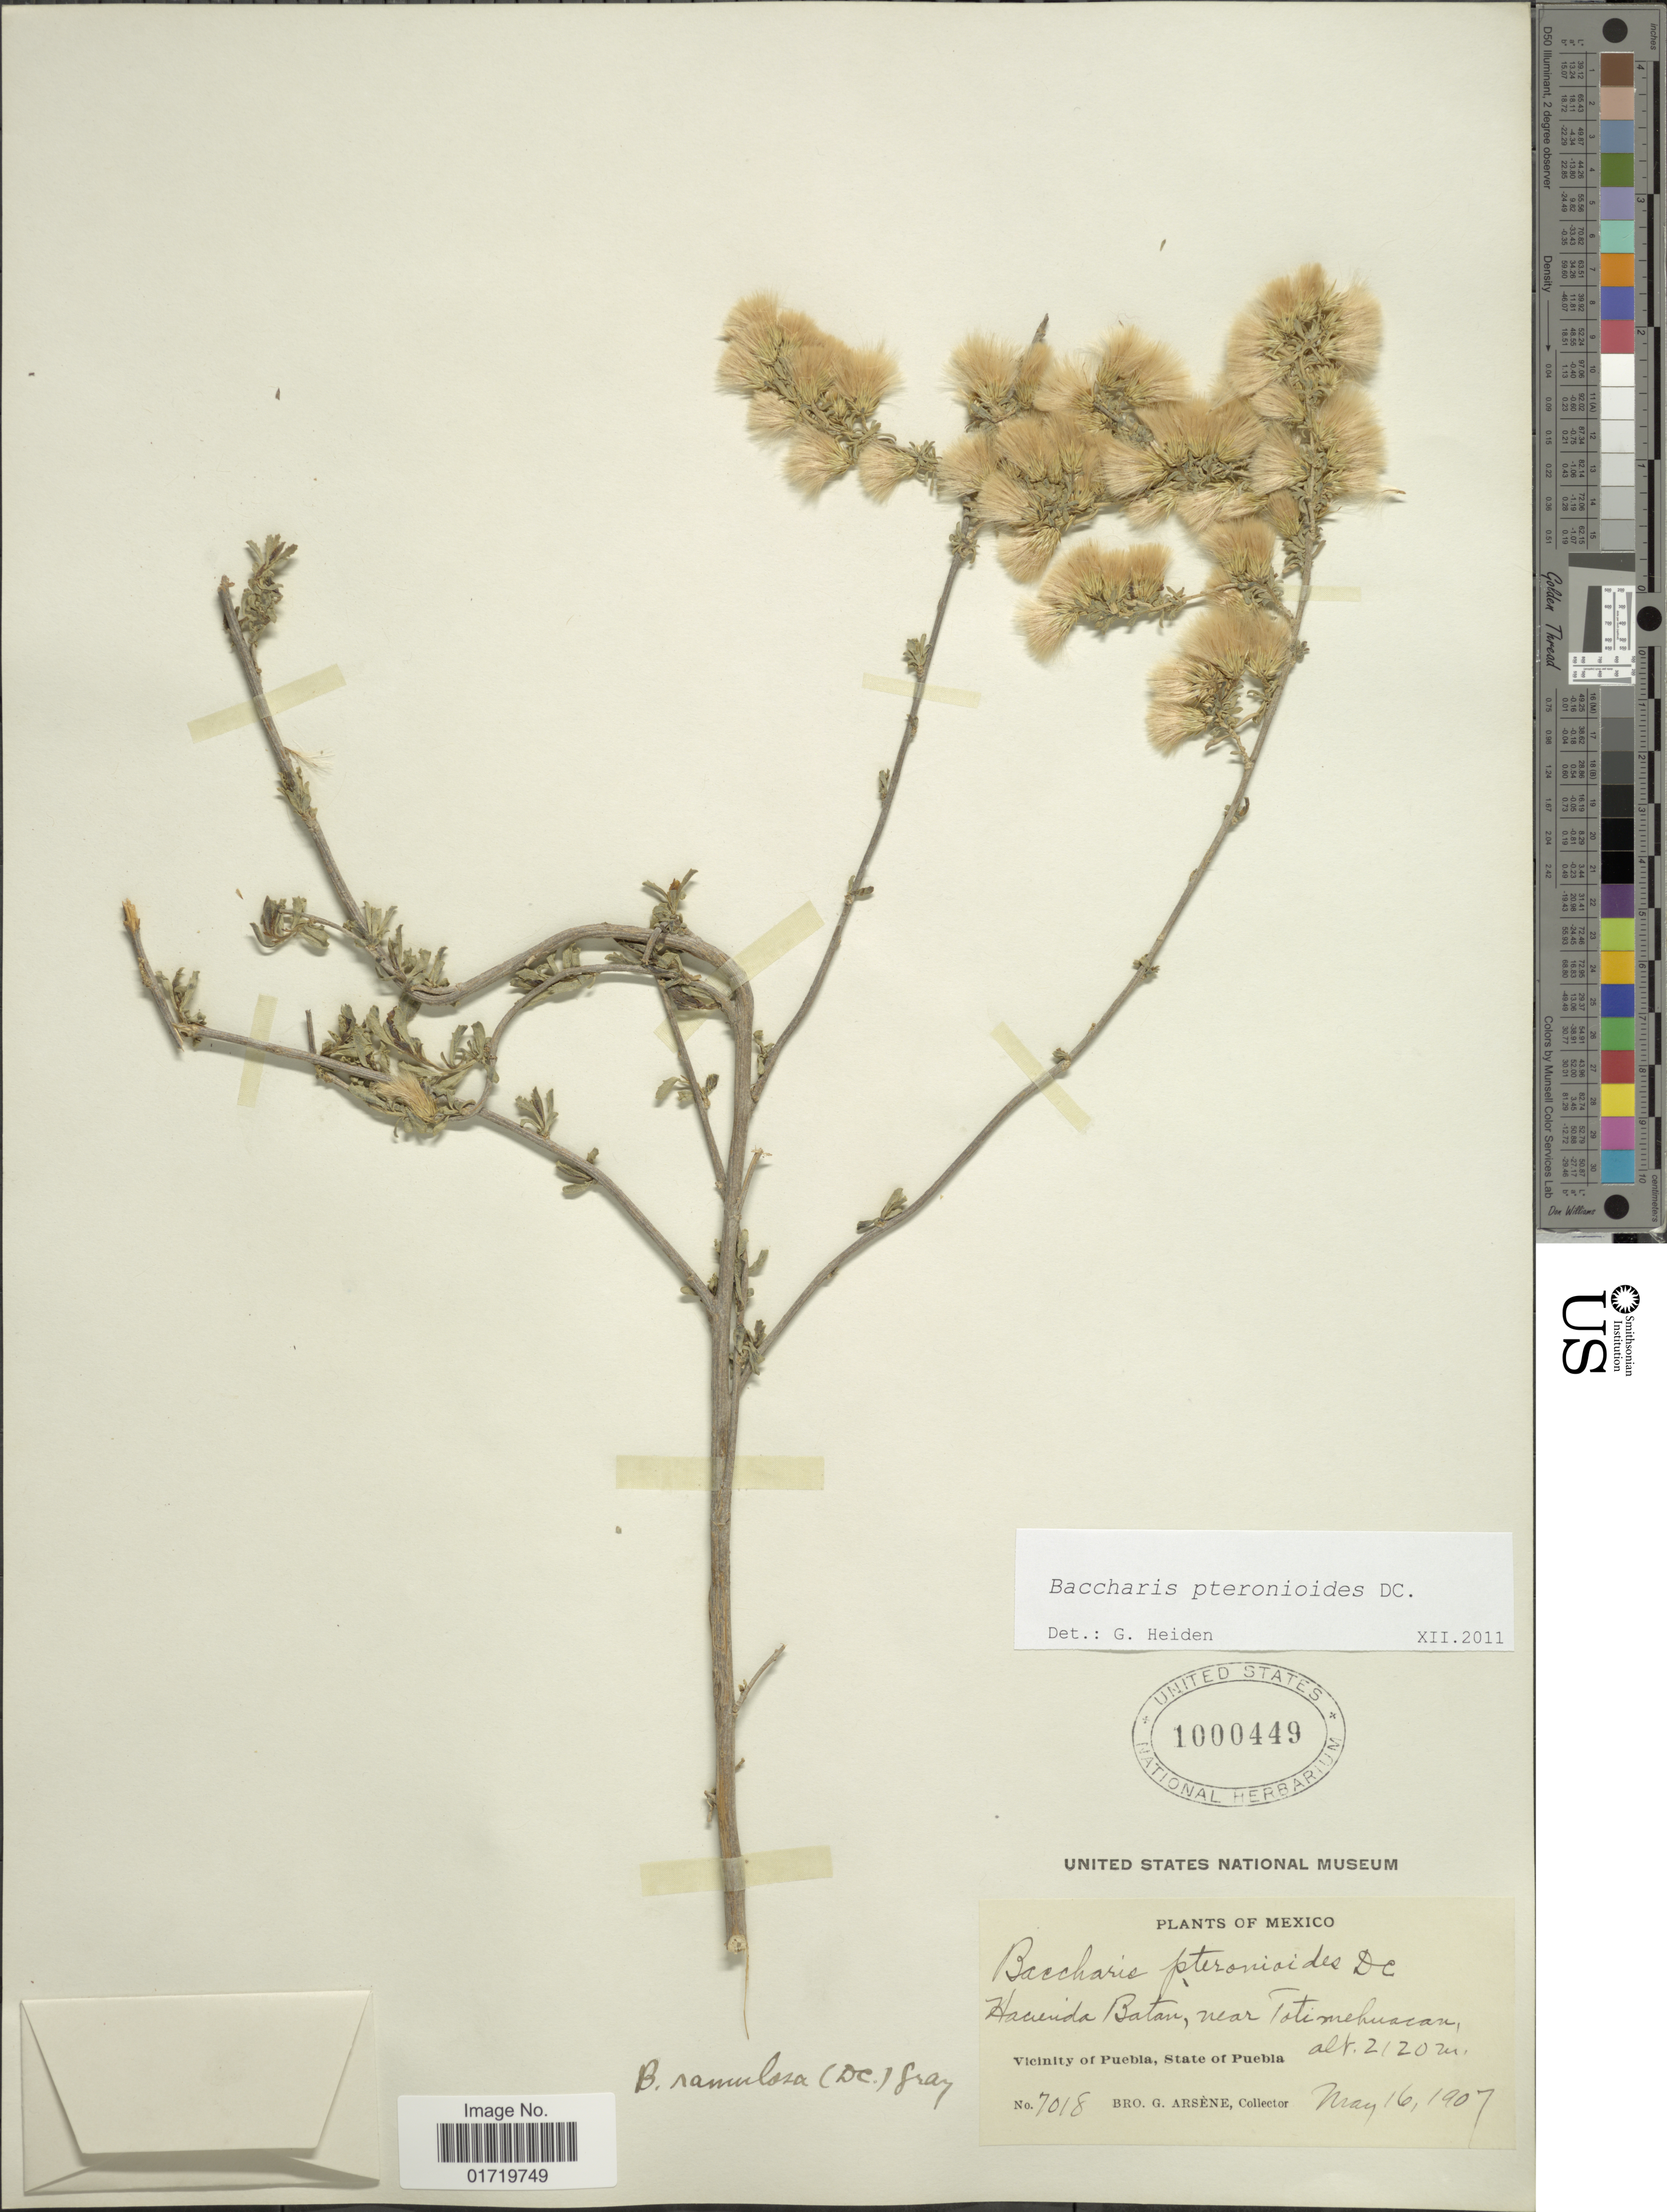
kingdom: Plantae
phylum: Tracheophyta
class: Magnoliopsida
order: Asterales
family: Asteraceae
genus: Baccharis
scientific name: Baccharis pteronioides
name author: DC.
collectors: Bro. G. Arsène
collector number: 7018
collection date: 1907-05-16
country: Mexico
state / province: Puebla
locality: Hacienda Batan, near Totimehuacan, Vicinity of Puebla, State of Puebla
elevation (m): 2120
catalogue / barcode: US 1000449